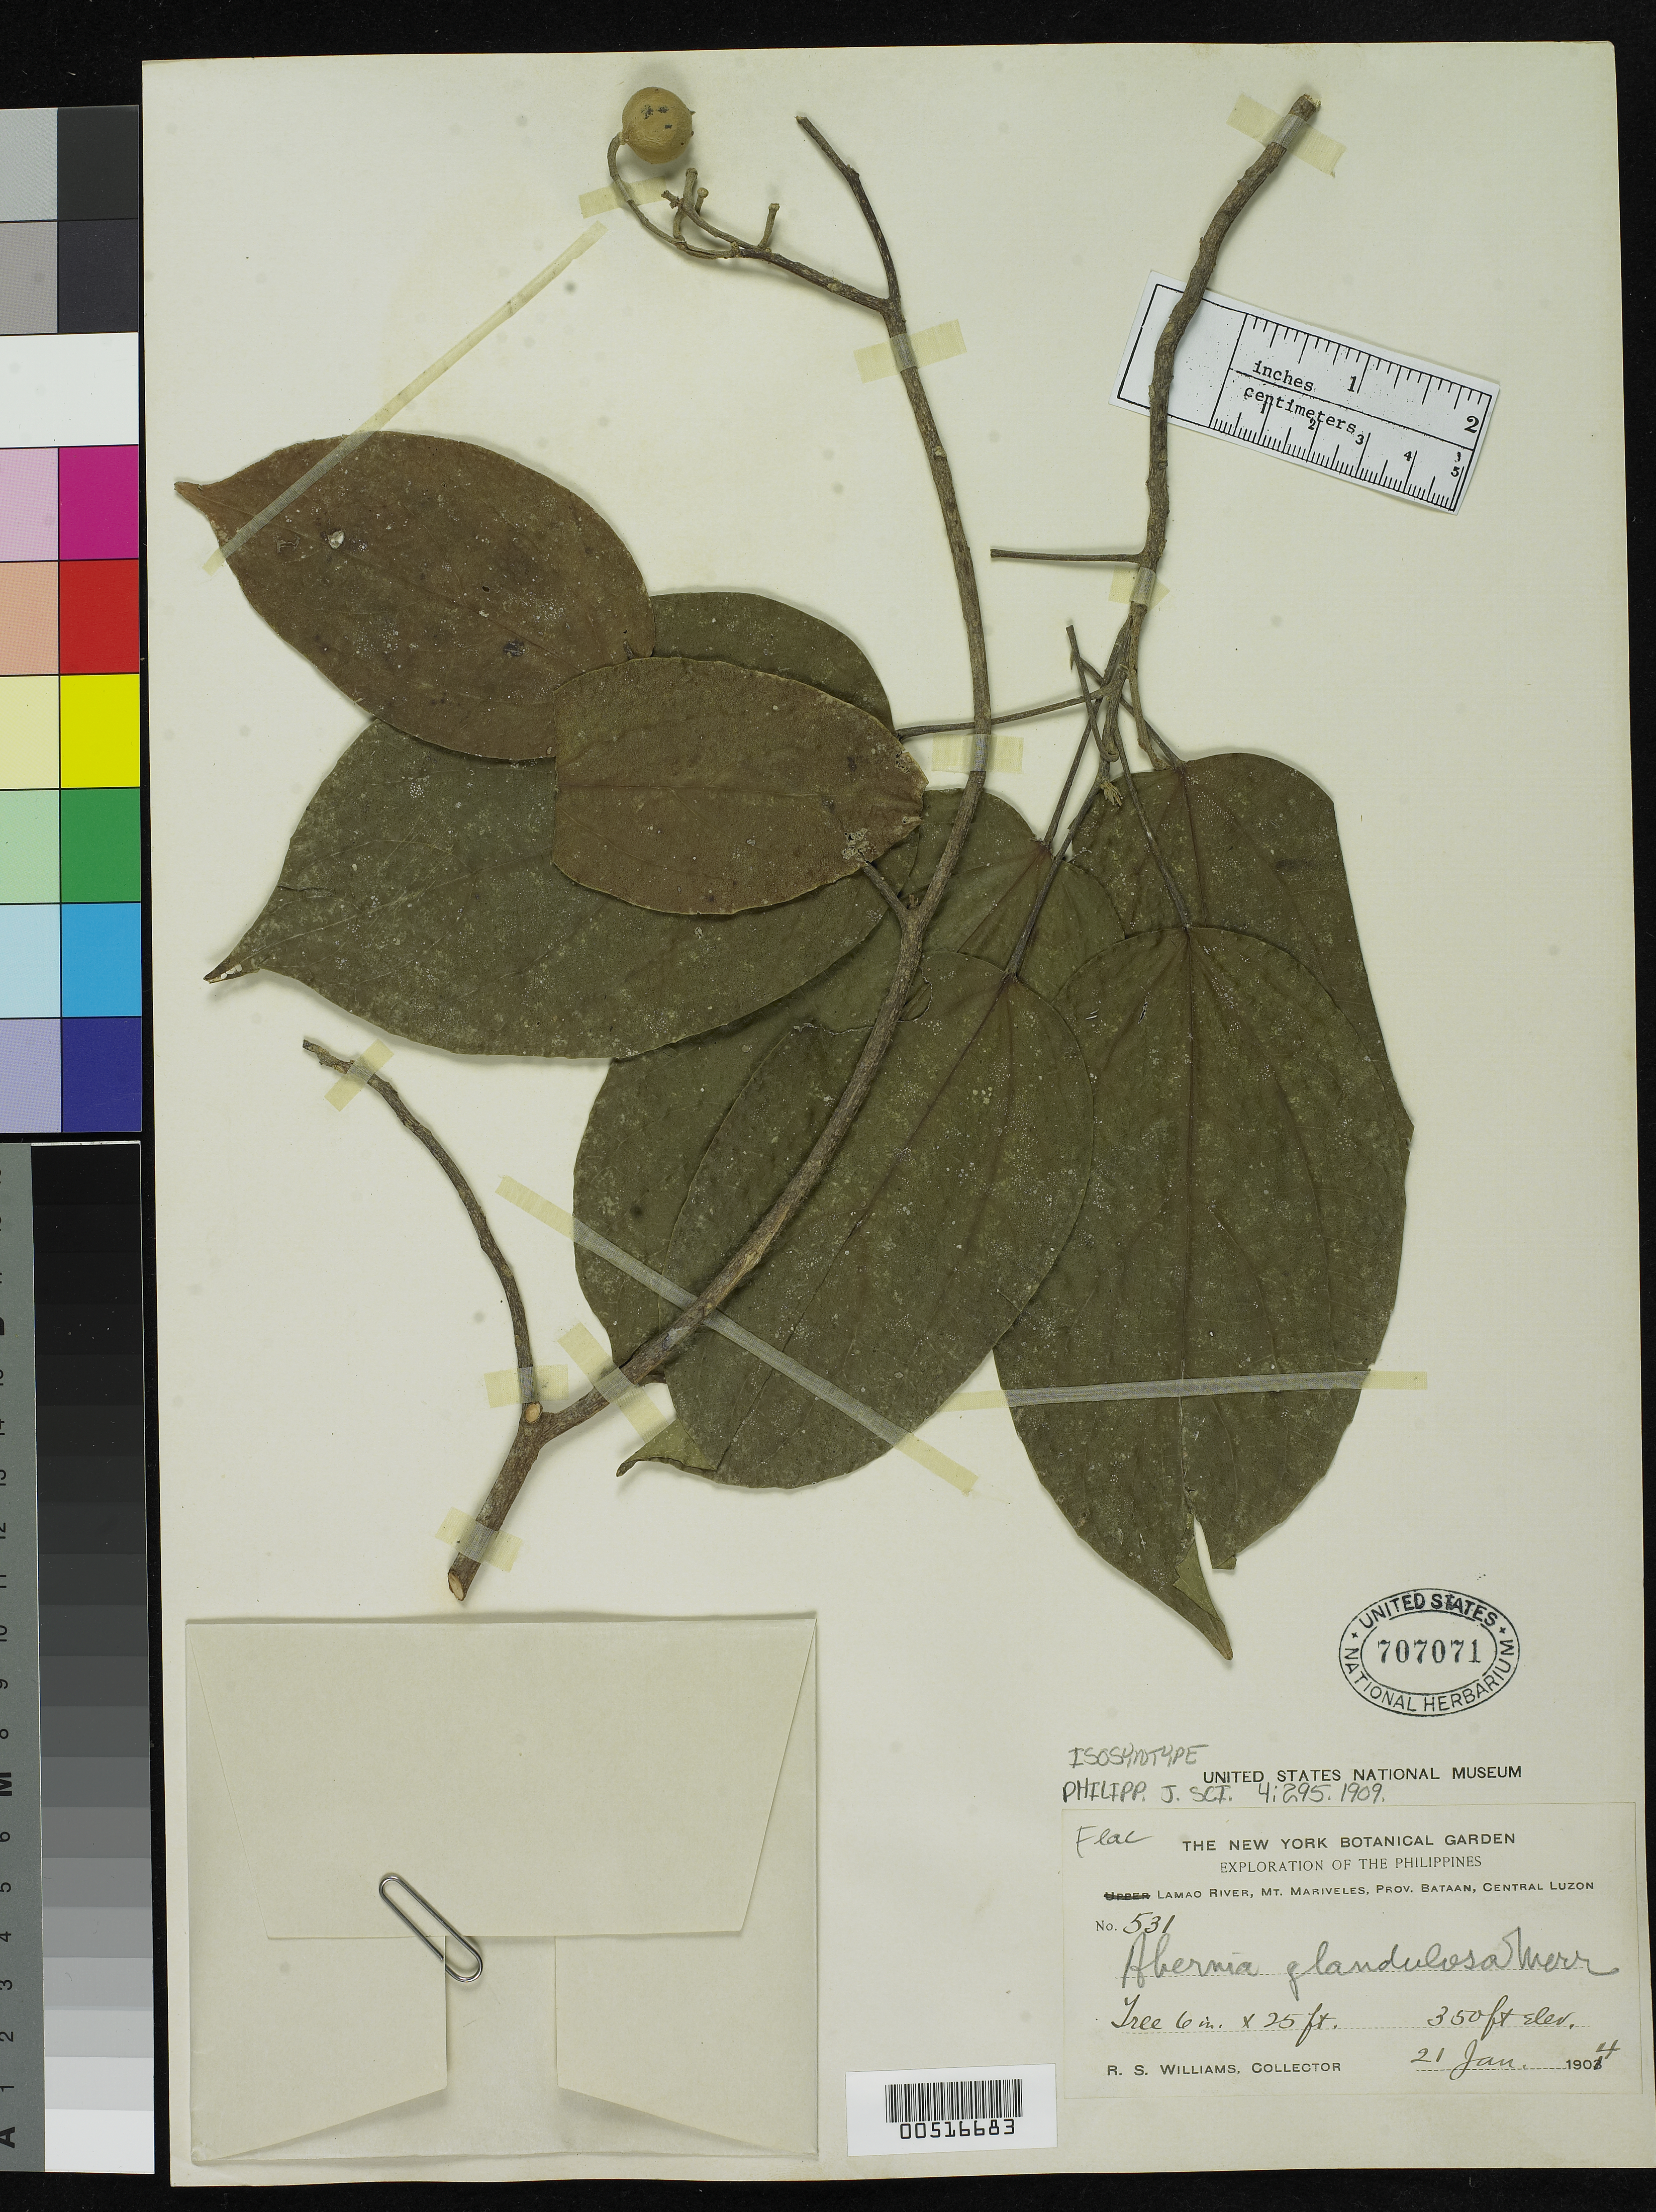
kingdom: Plantae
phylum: Tracheophyta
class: Magnoliopsida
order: Malpighiales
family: Achariaceae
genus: Ahernia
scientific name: Ahernia glandulosa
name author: Merr.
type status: Isosyntype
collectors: R. S. Williams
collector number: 531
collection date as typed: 21 Jan 1904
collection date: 1904-01-21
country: Philippines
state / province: Central Luzon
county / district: Bataan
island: Luzon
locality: Lamao River, Mt Mariveles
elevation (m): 1067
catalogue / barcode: US 707071